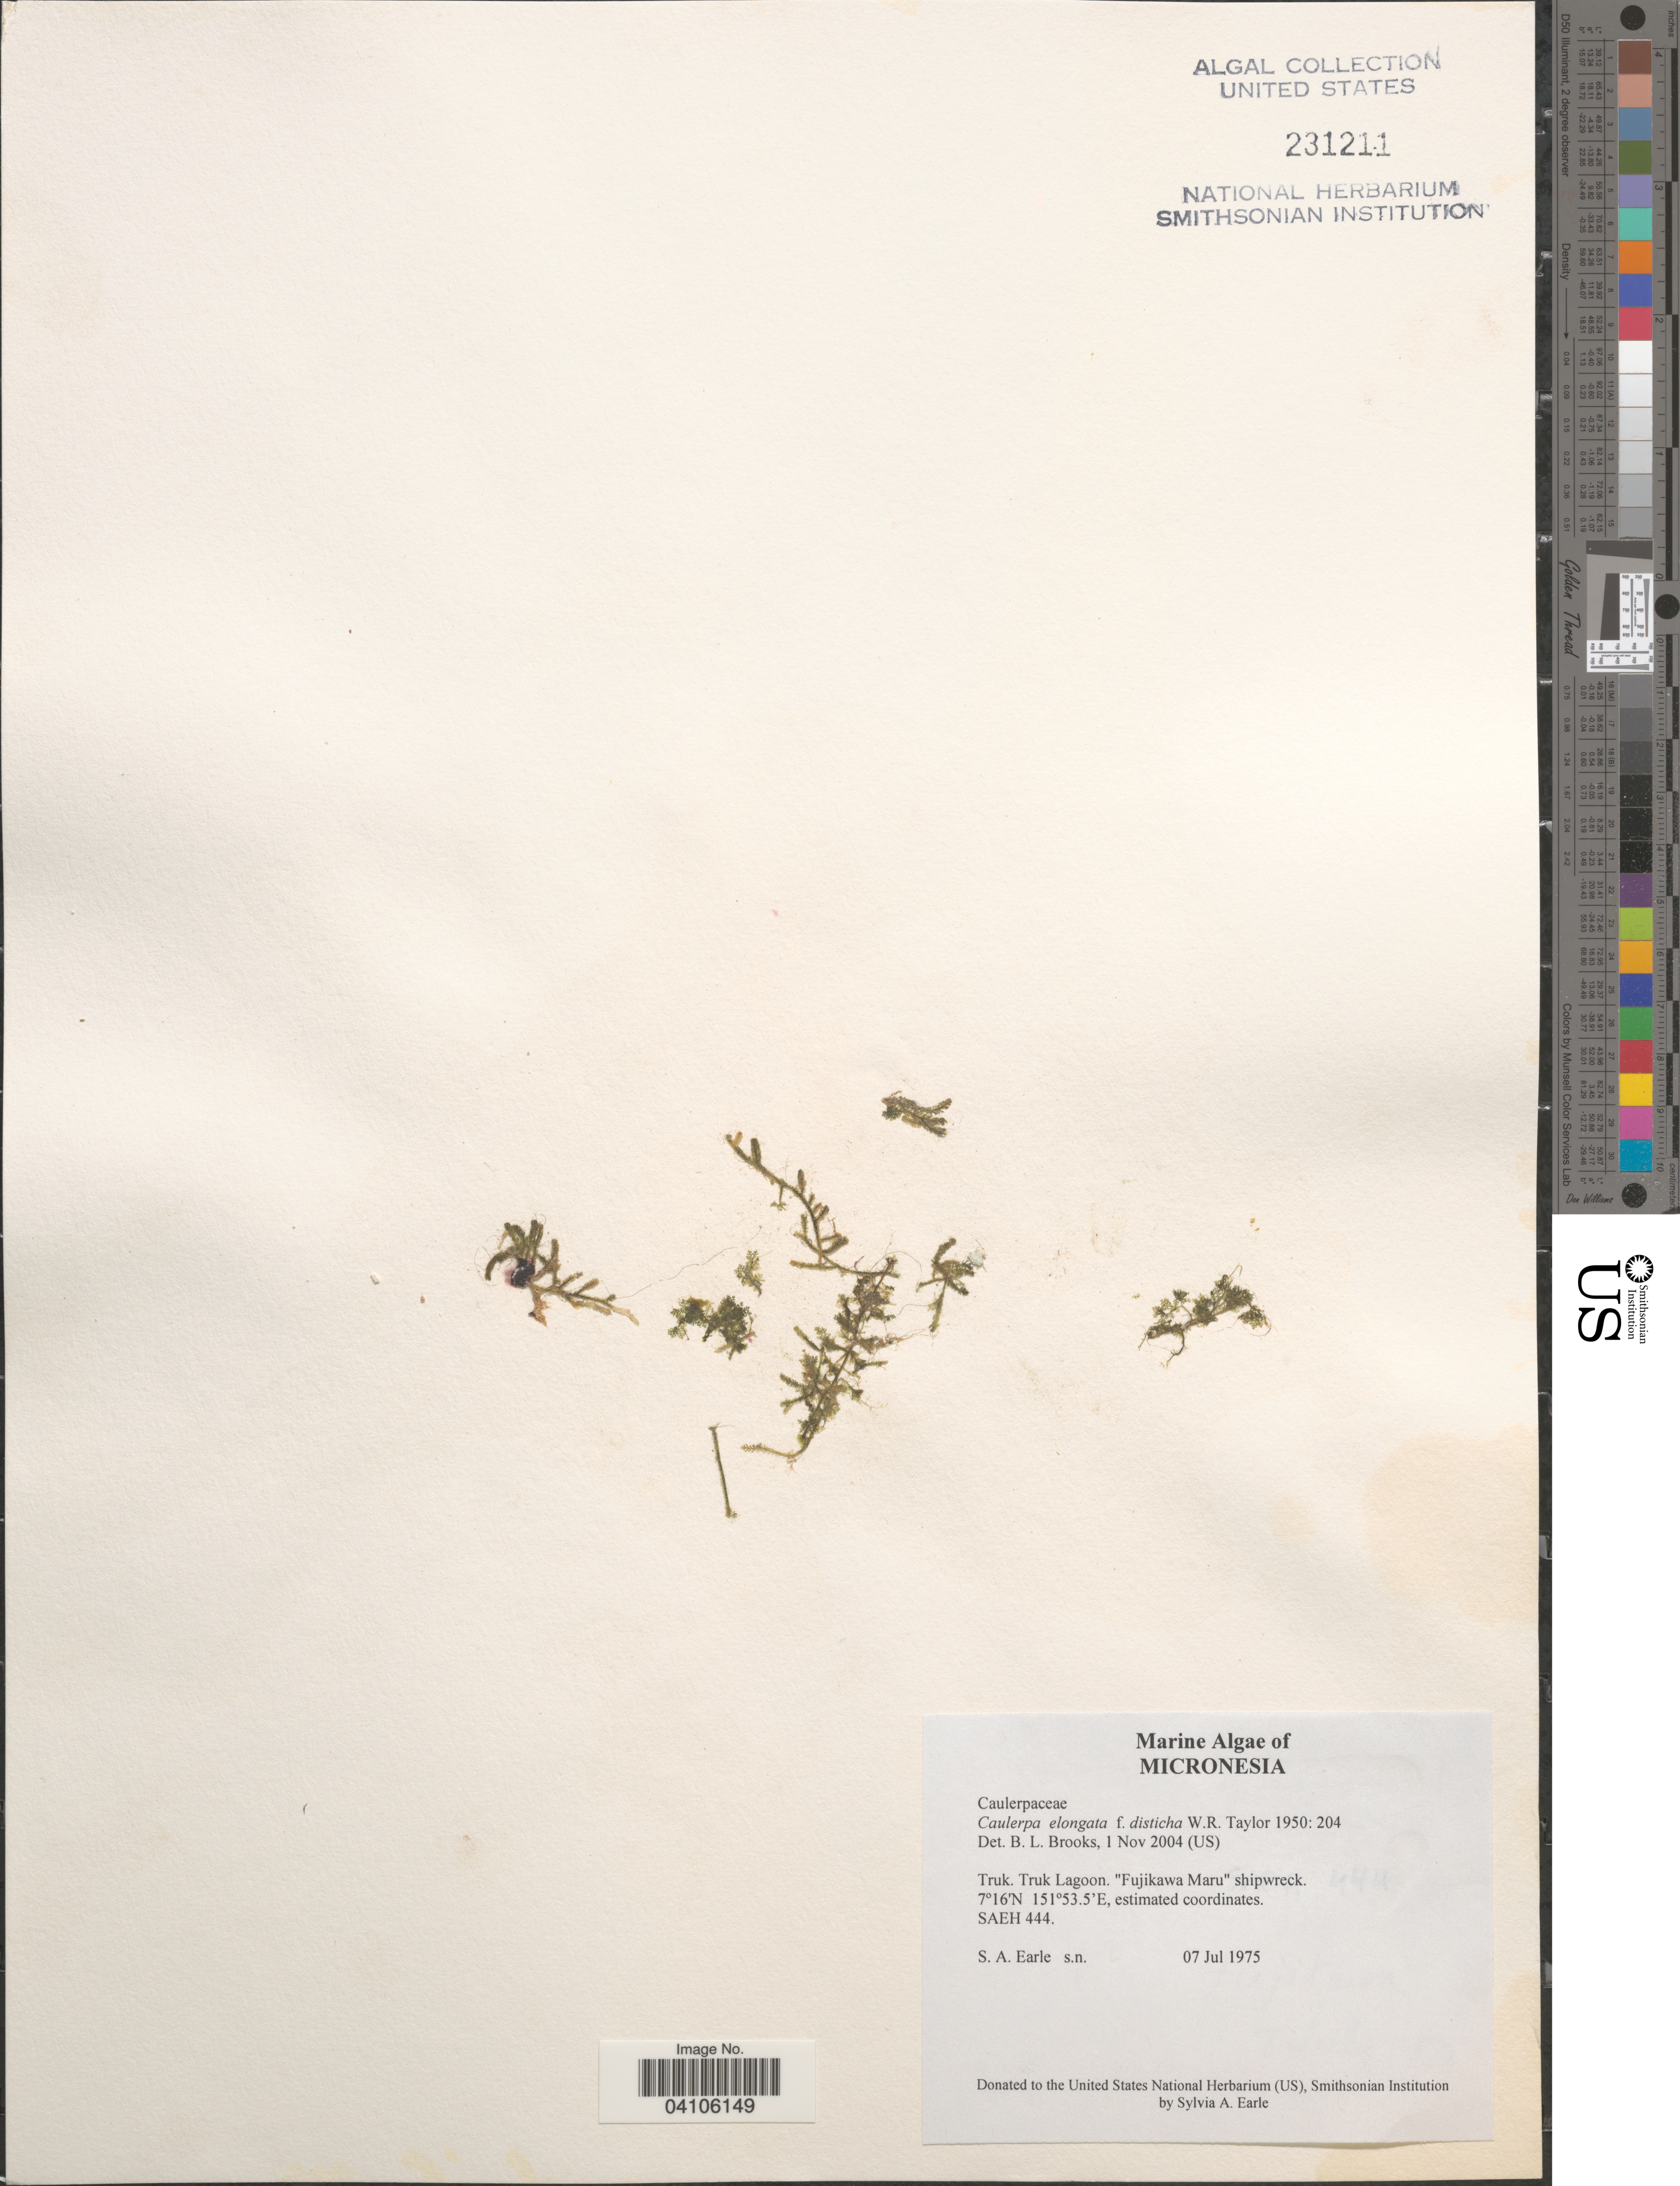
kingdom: Plantae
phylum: Chlorophyta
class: Ulvophyceae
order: Bryopsidales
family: Caulerpaceae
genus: Caulerpa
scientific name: Caulerpa elongata f. disticha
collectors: S. A. Earle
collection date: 1975-07-07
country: Micronesia, Federated States of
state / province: Truk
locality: Truk Lagoon. "Fujikawa Maru" shipwreck. SAEH 444.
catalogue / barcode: US 231211